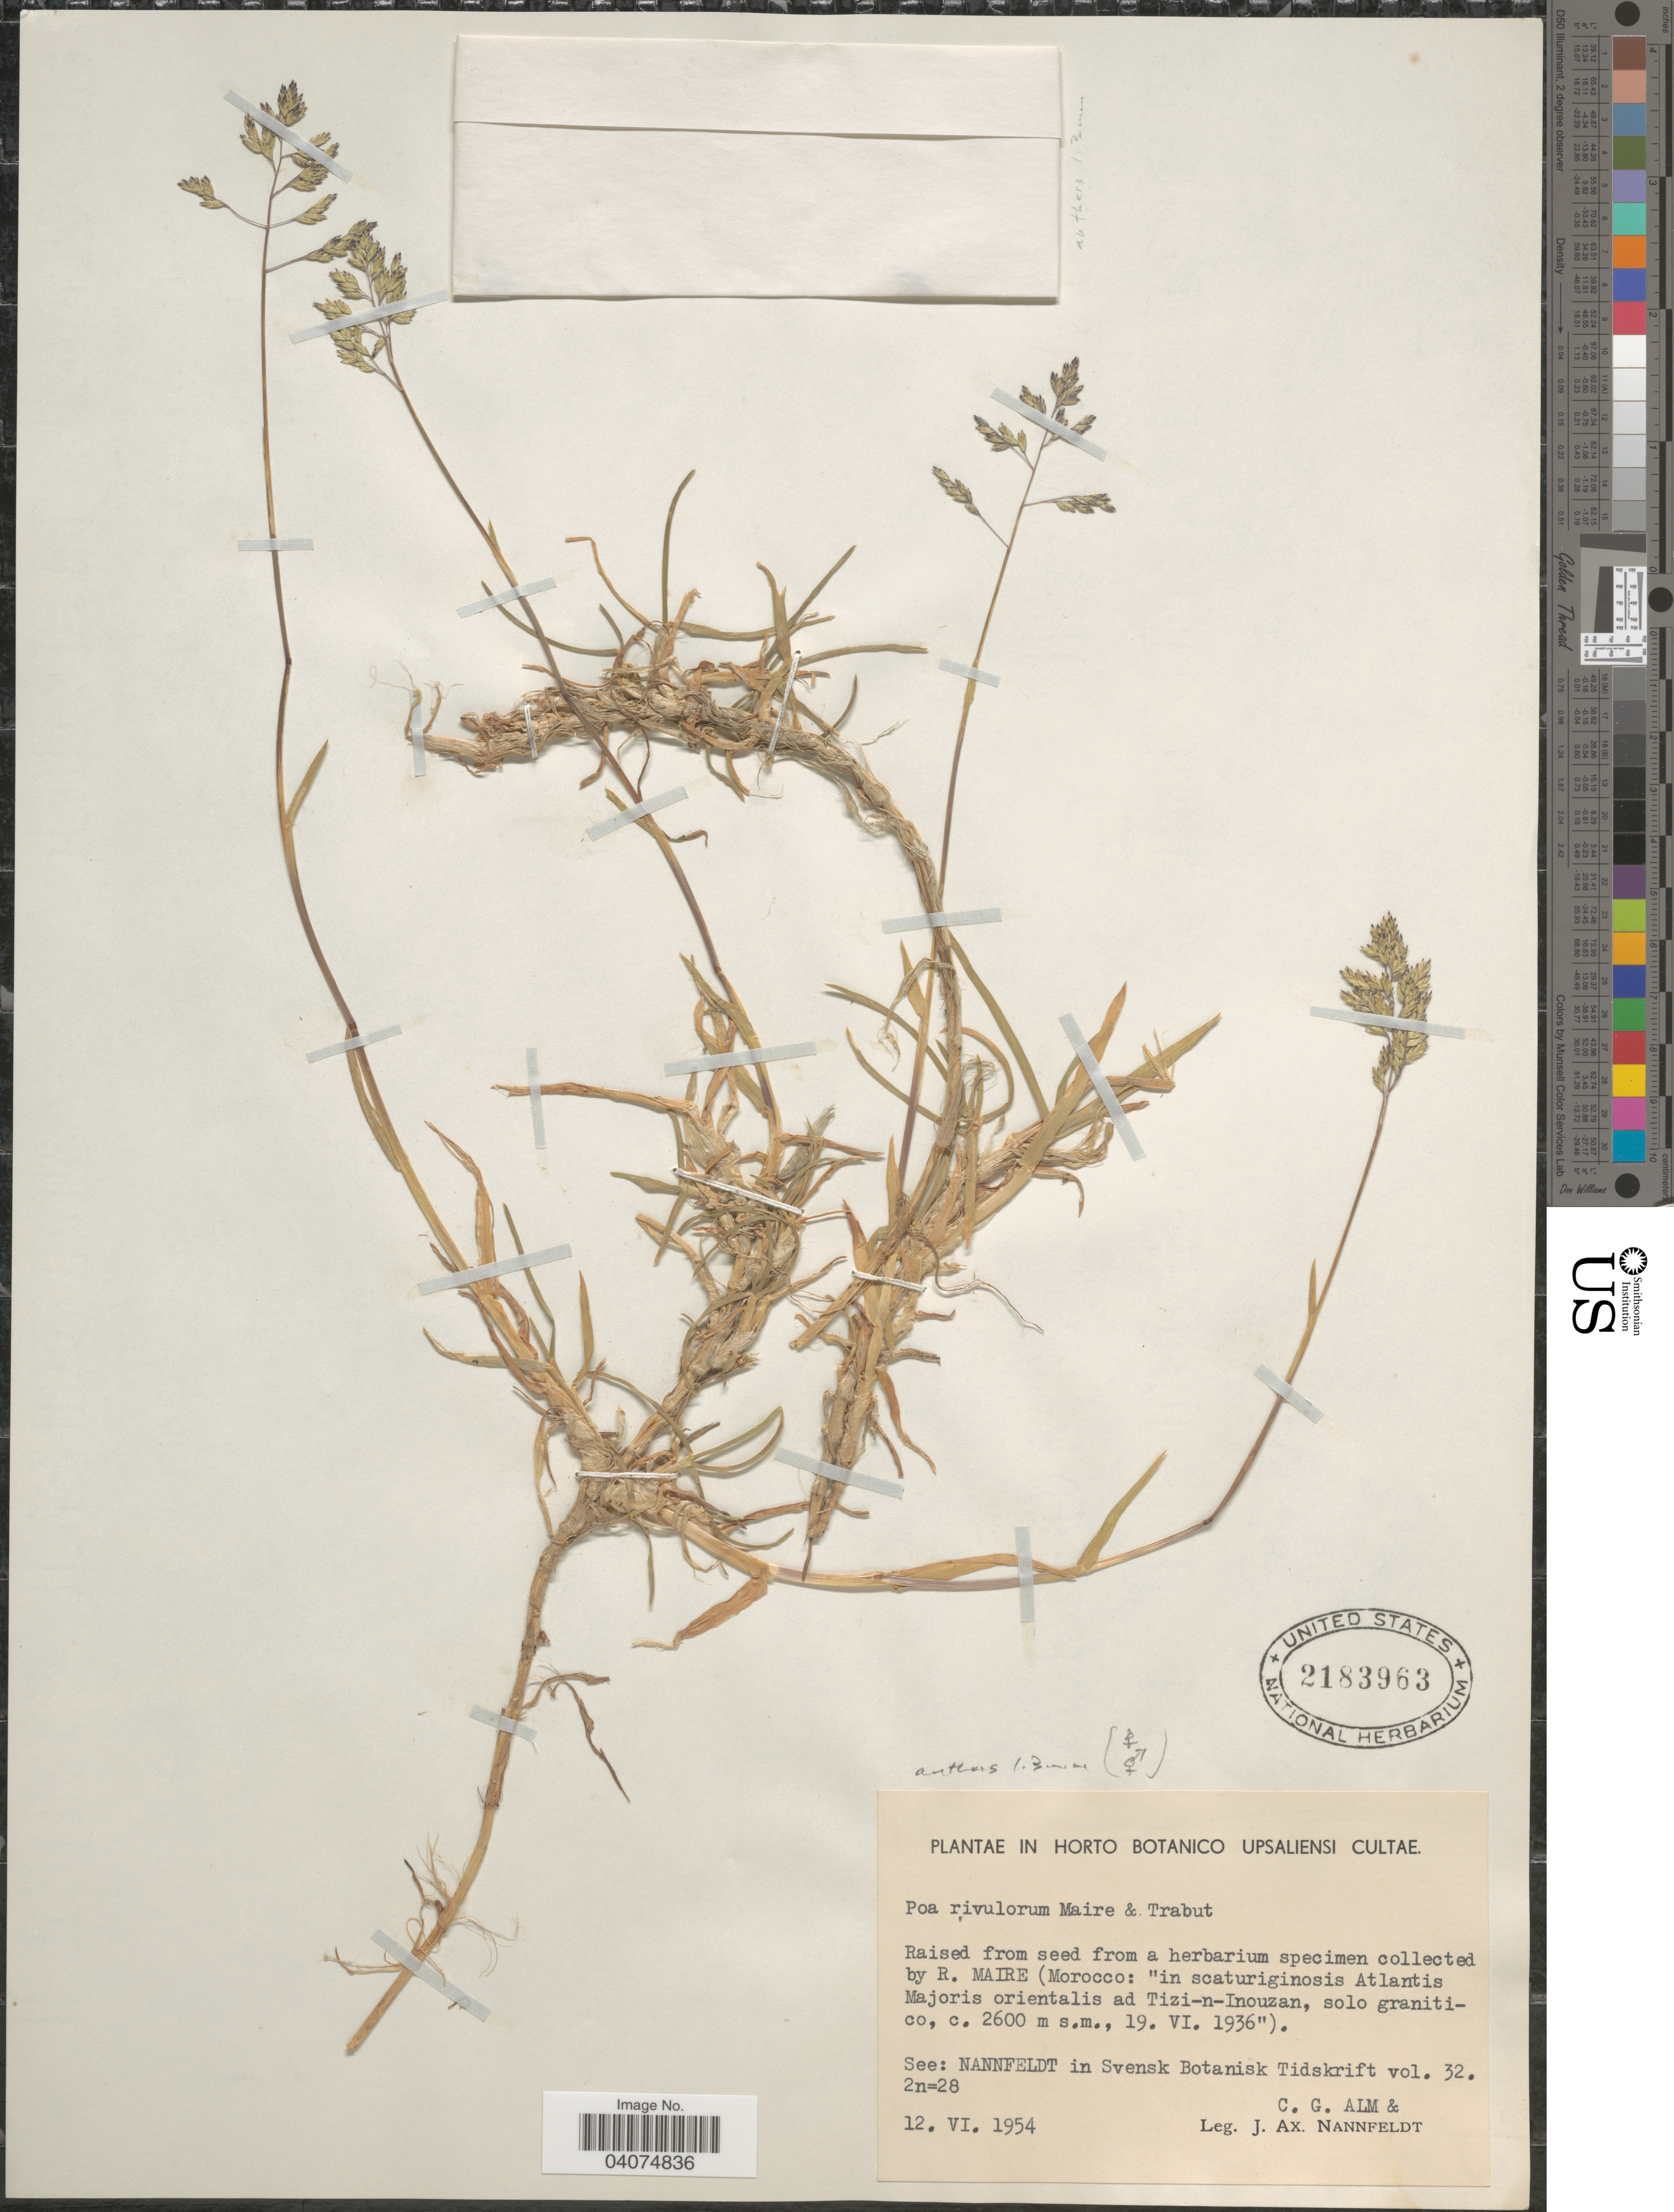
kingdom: Plantae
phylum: Tracheophyta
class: Liliopsida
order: Poales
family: Poaceae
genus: Poa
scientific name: Poa rivulorum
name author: Maire & Trab.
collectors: R. Maire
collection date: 1936-06-19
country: Morocco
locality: In Horto Botanico Upsaliensi Cultae. In scaturiginosis Atlantis Majoris orientalis ad Tizi-n-Inouzan.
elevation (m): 2600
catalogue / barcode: US 2183963